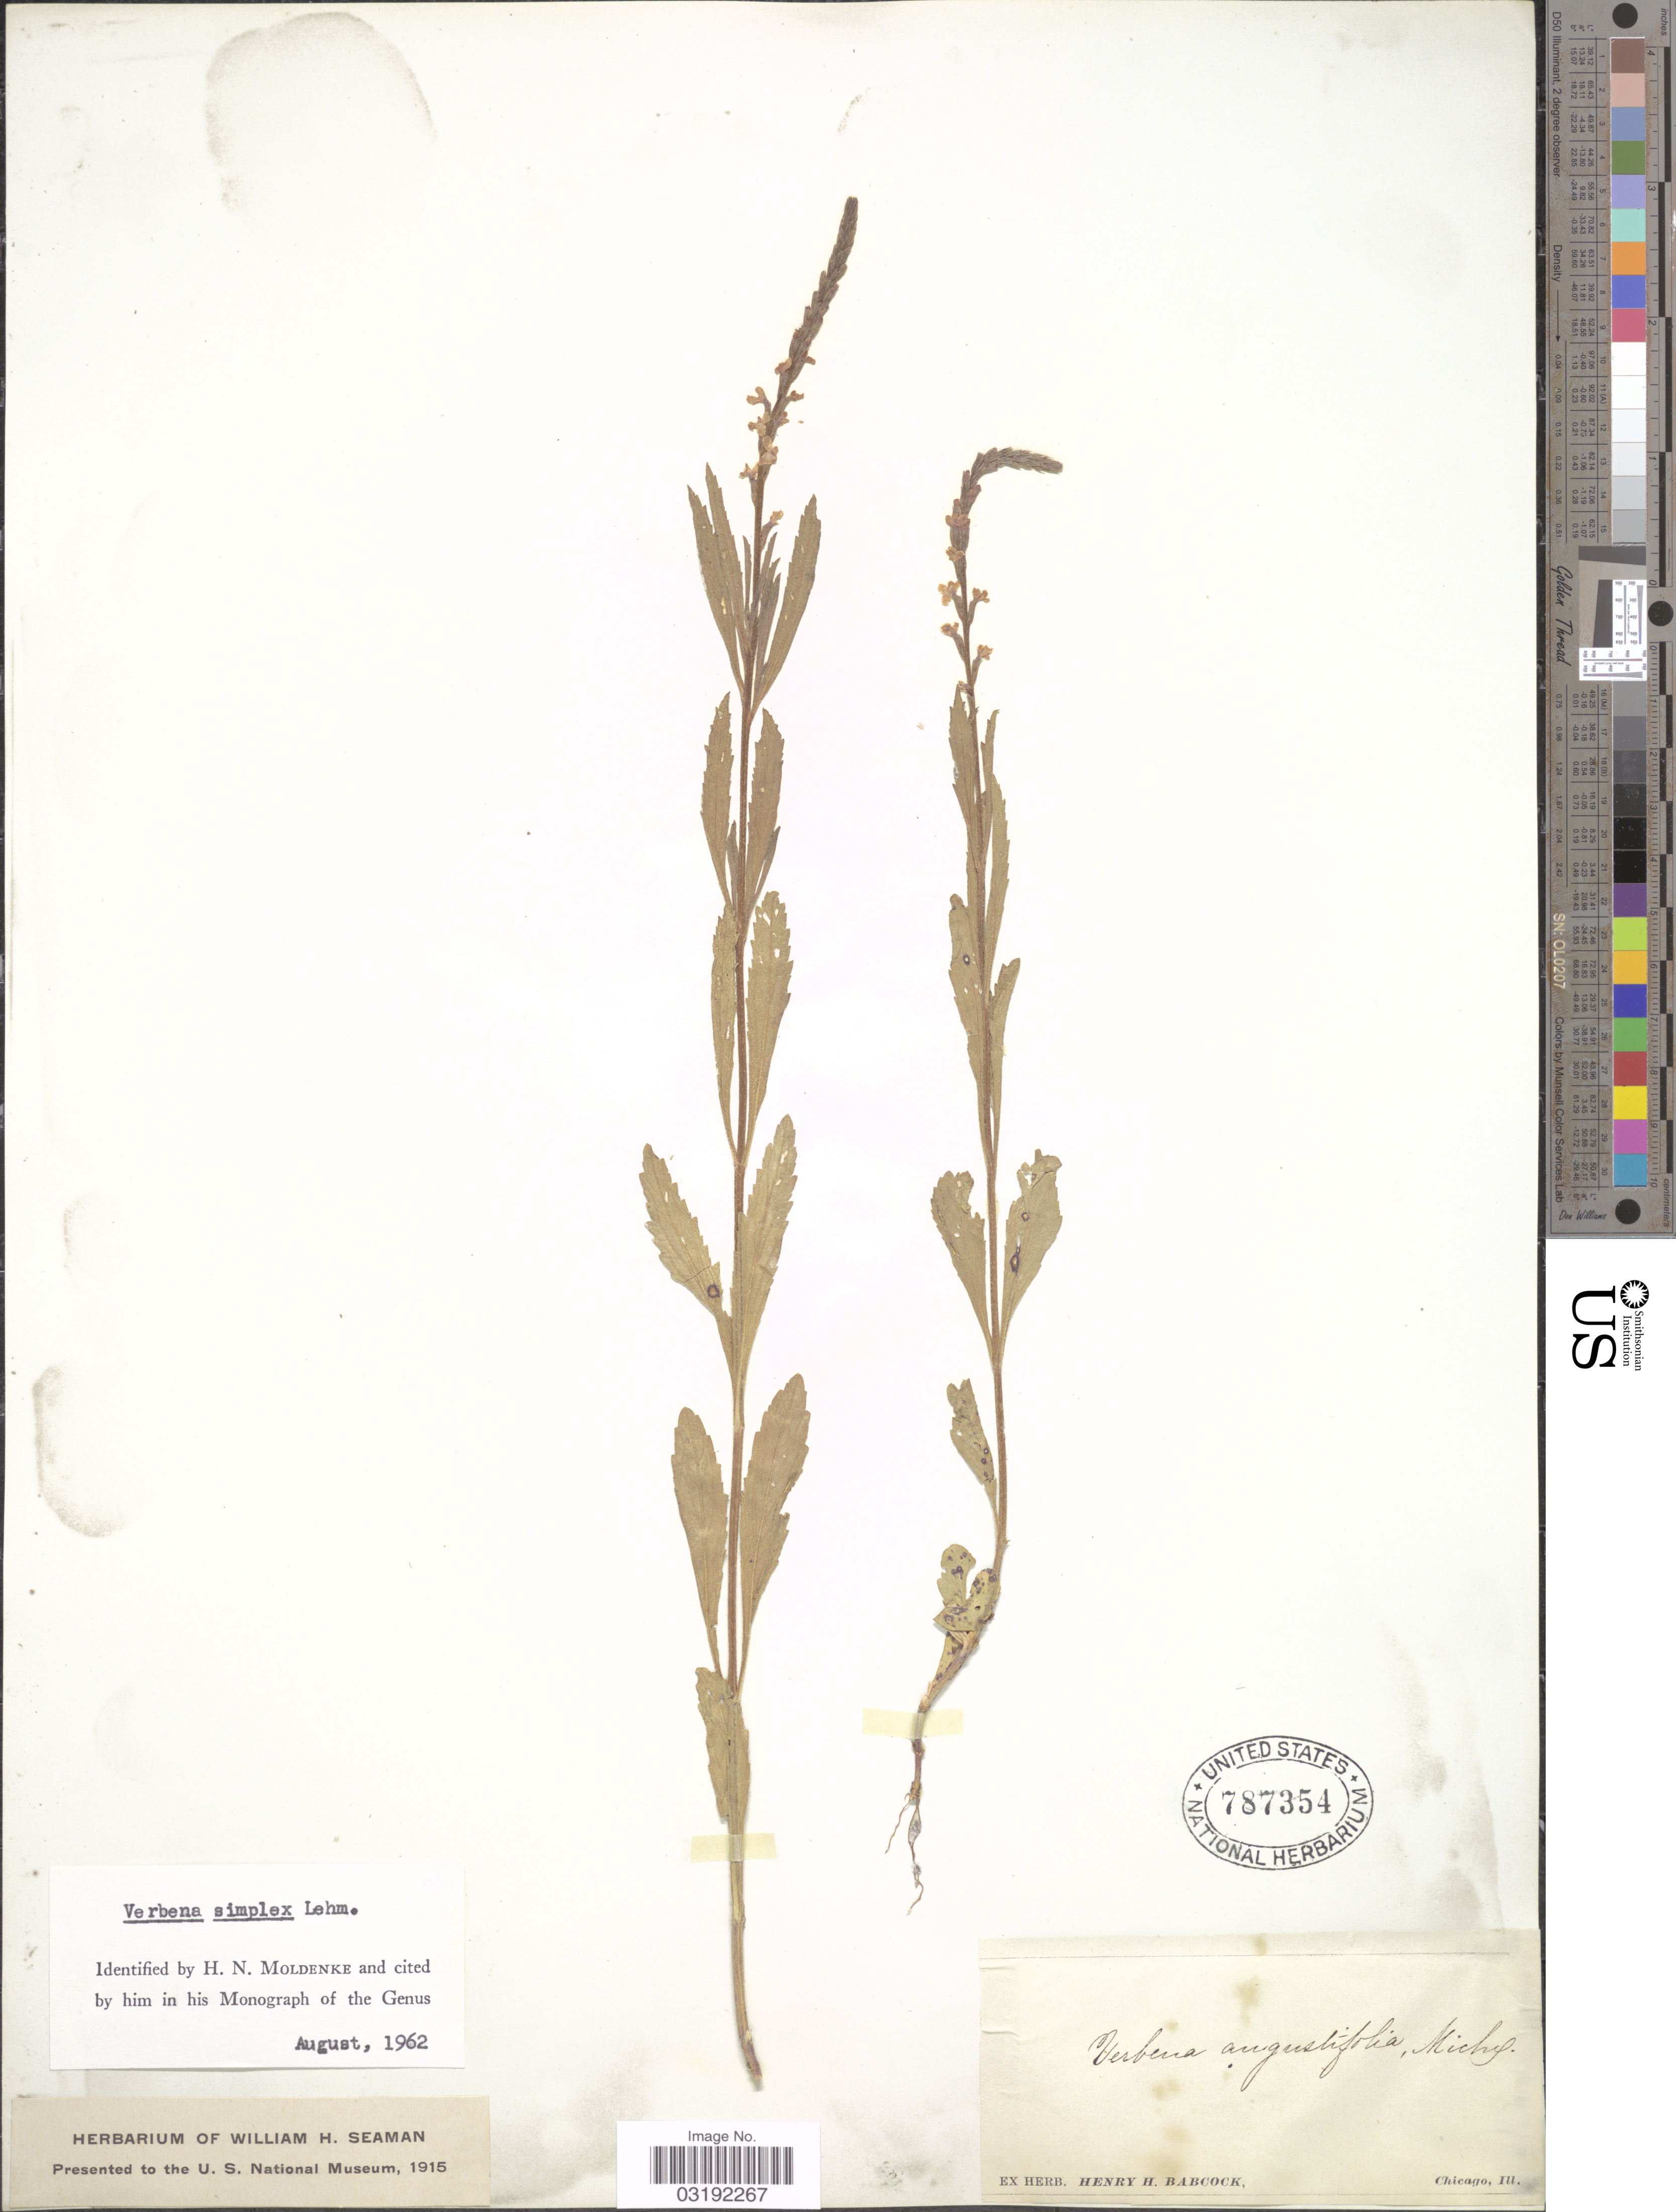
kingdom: Plantae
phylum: Tracheophyta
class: Magnoliopsida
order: Lamiales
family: Verbenaceae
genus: Verbena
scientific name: Verbena simplex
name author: F. Lehm.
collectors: ex herb. Henry Homes Babcock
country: United States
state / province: Illinois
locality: Chicago.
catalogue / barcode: US 787354